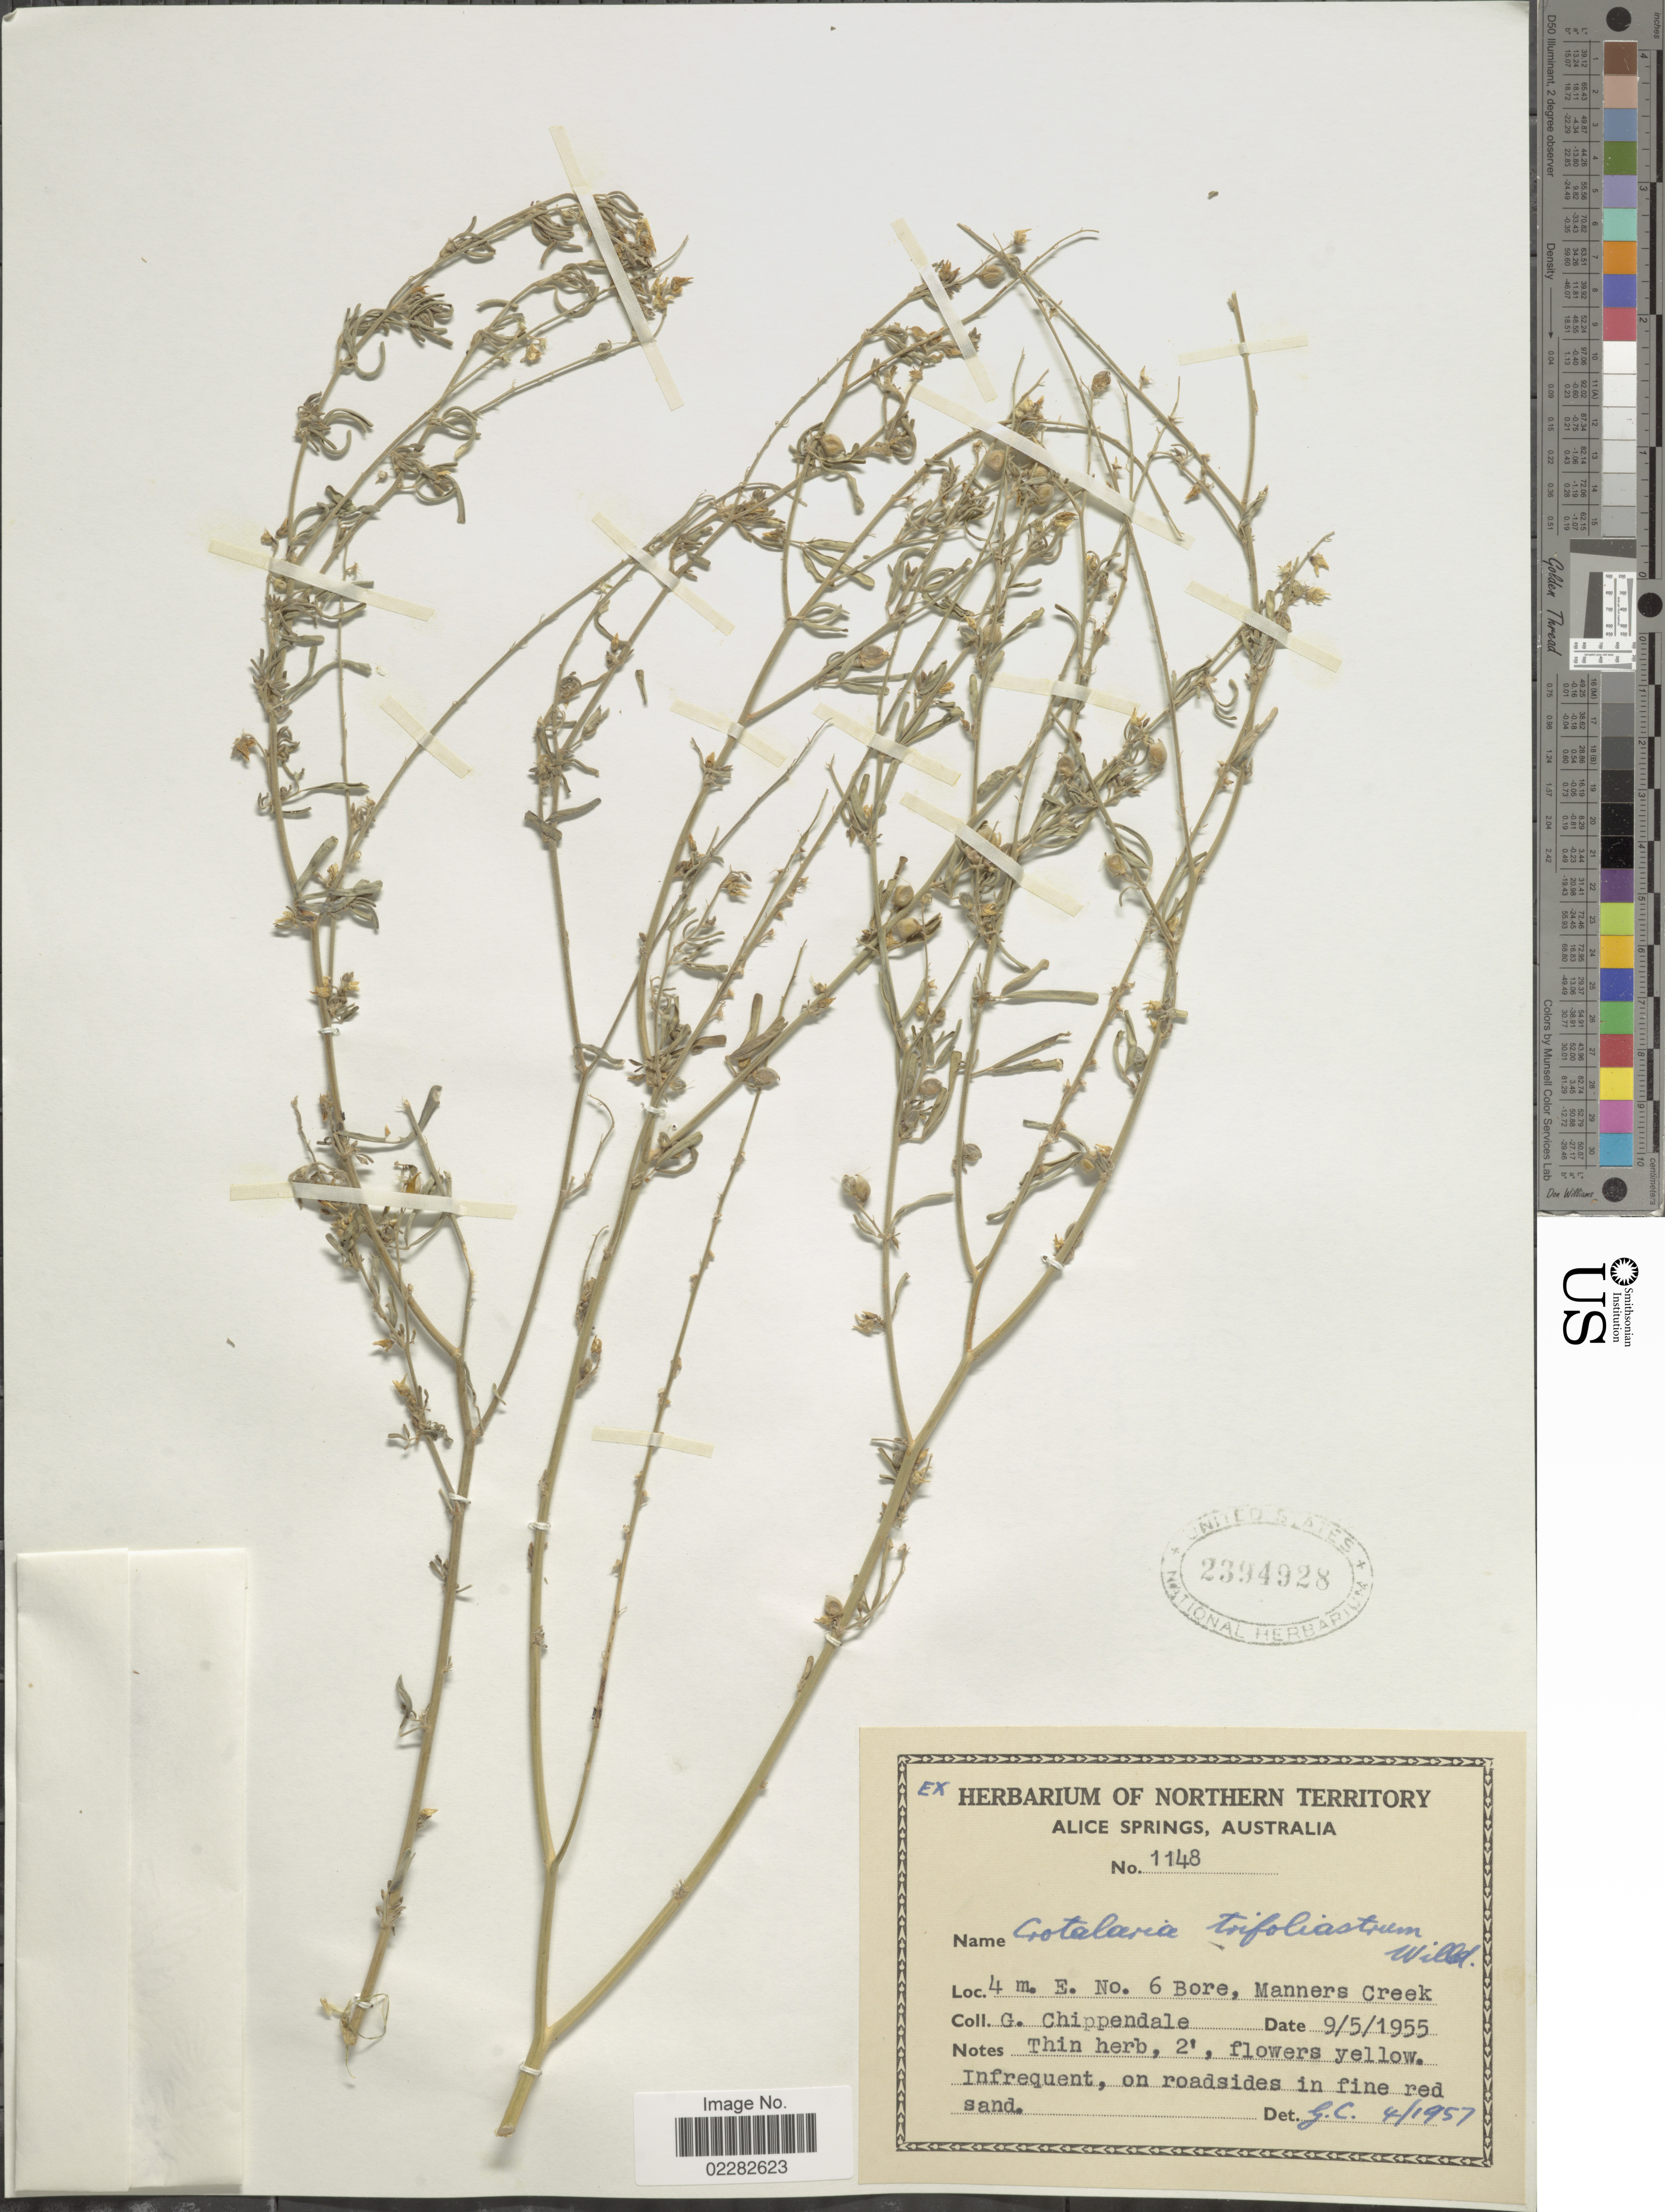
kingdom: Plantae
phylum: Tracheophyta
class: Magnoliopsida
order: Fabales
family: Fabaceae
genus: Crotalaria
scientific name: Crotalaria trifoliastrum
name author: Willd.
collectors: G. Chippendale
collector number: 1148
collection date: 1955-05-09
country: Australia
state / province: Northern Territory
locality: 4 m. E. No. 6 Bore, Manners Creek, on roadsides.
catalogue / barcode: US 2394928